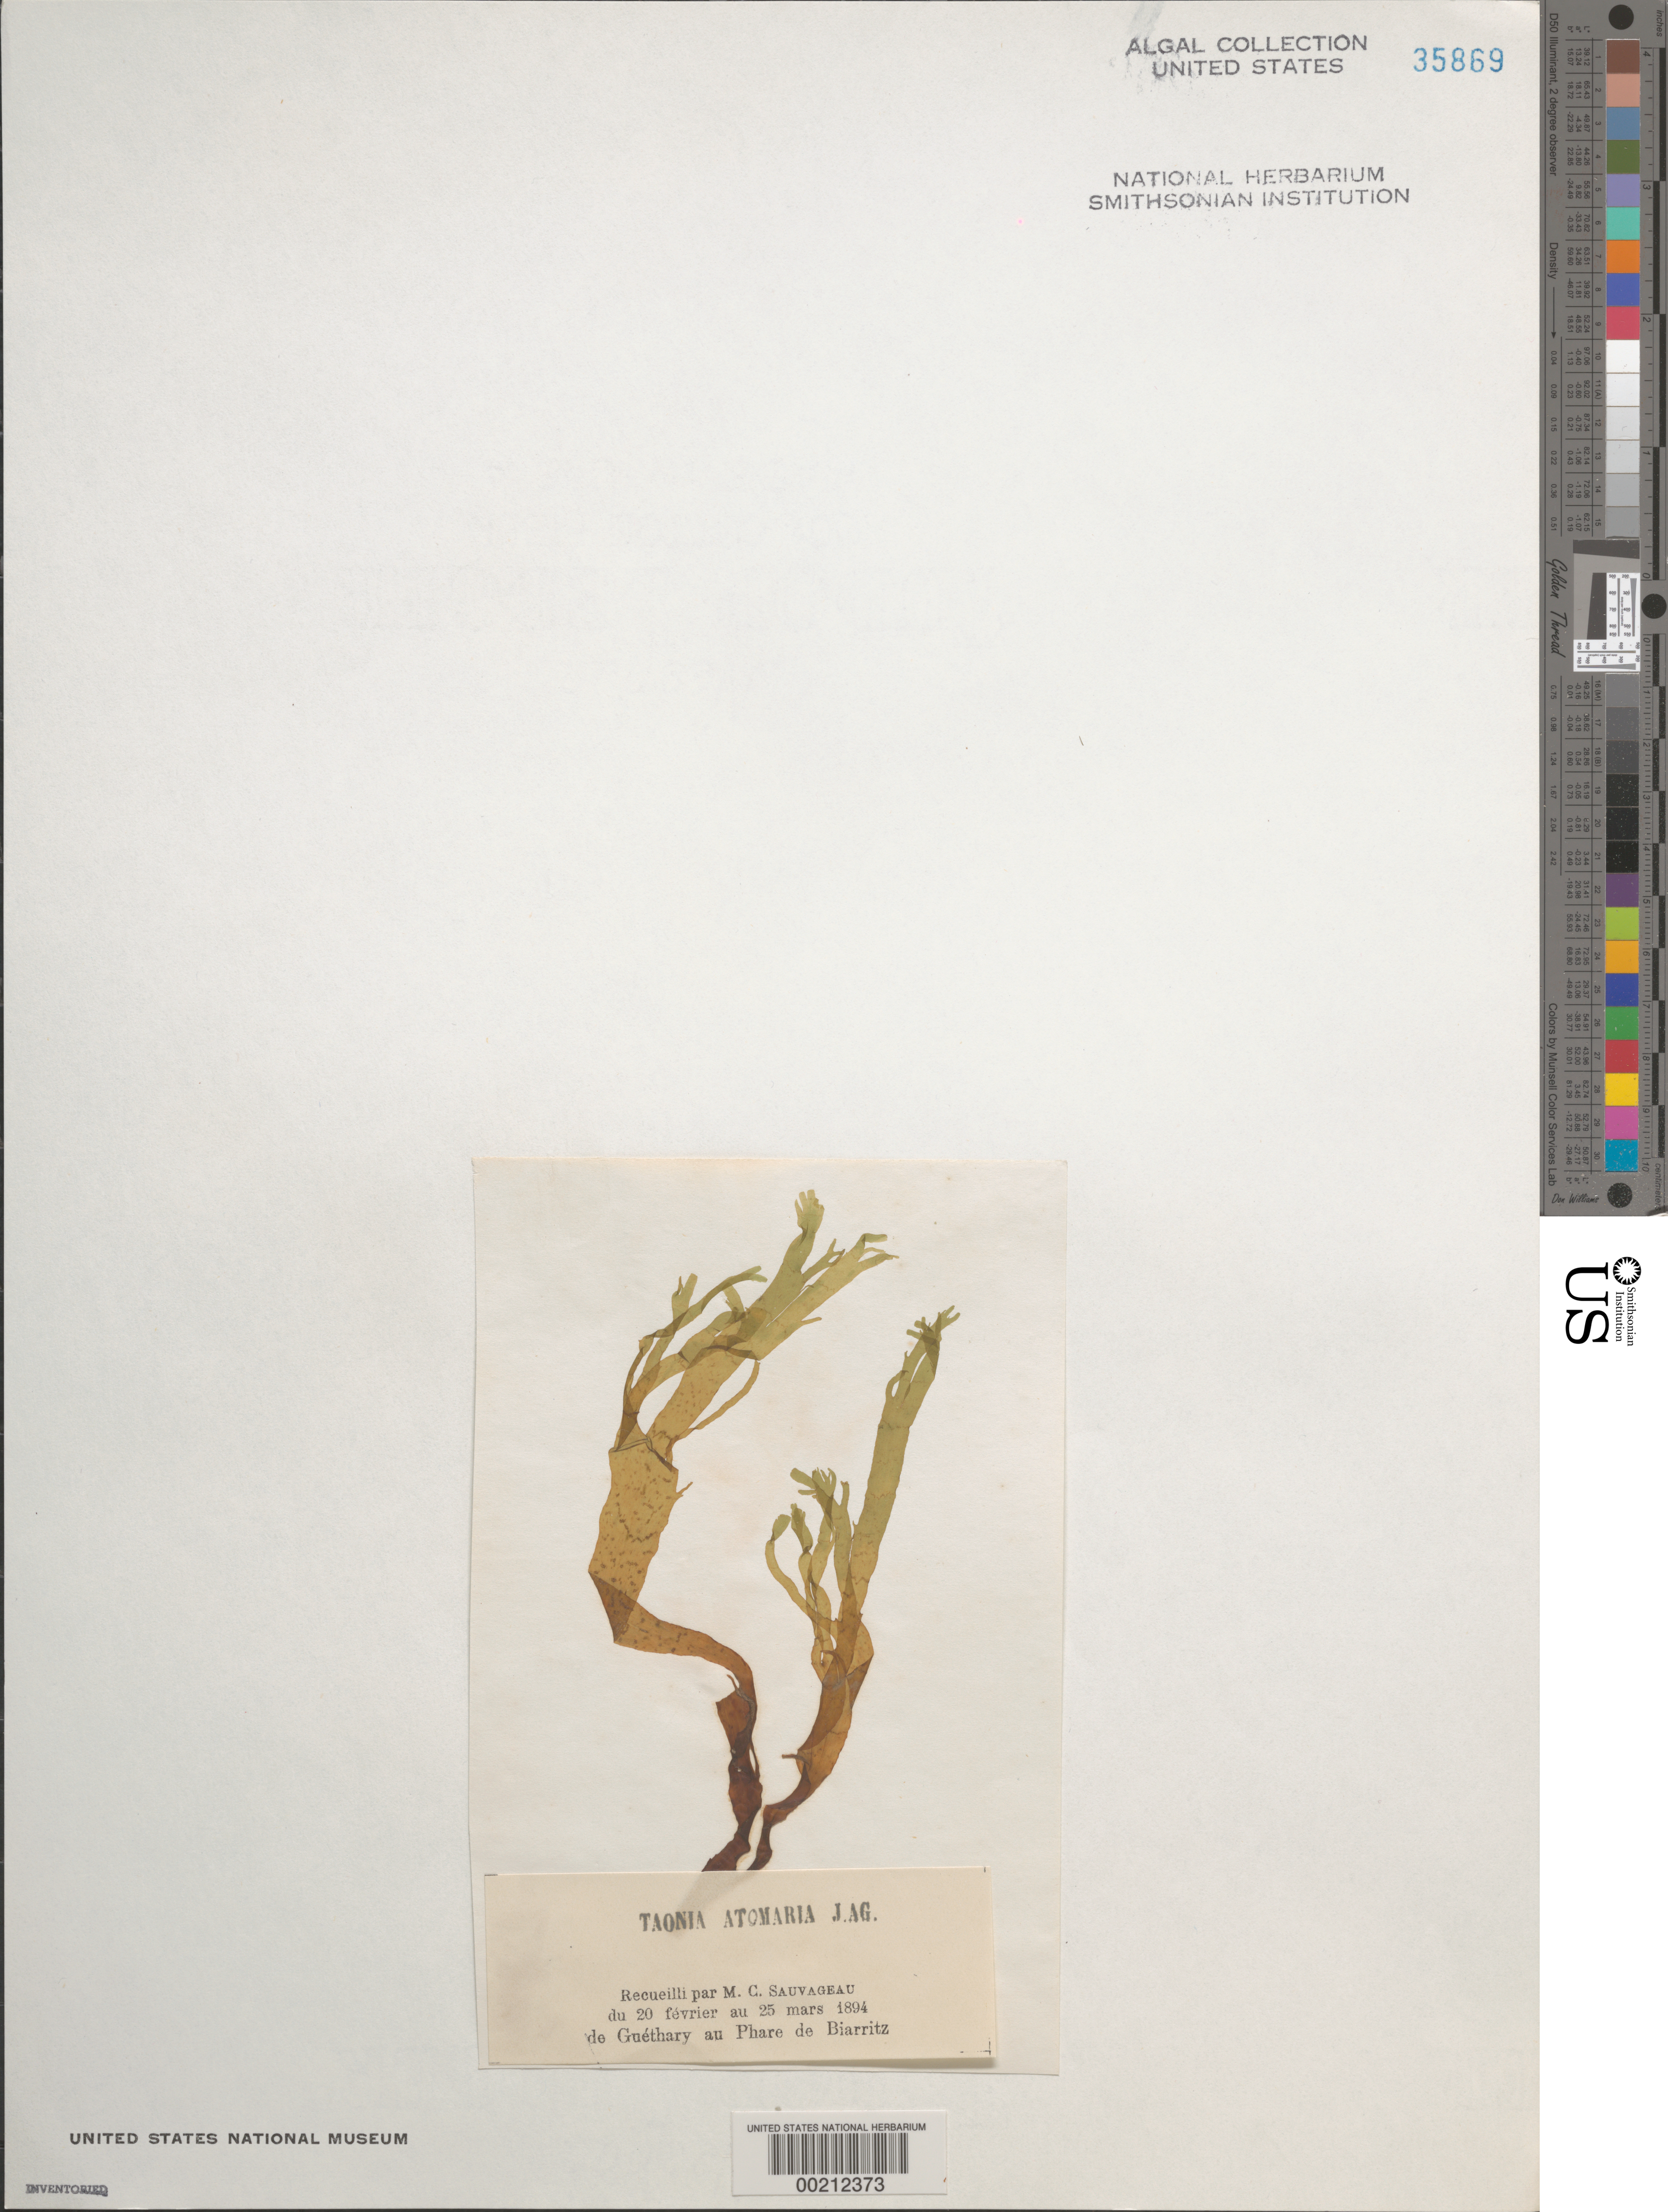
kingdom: Chromista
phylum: Ochrophyta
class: Phaeophyceae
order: Dictyotales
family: Dictyotaceae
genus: Taonia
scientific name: Taonia atomaria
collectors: C. F. Sauvageau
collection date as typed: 20 Feb 1894 TO 25 Mar 1894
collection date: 1894-02-20/1894-03-25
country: France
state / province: Nouvelle-Aquitaine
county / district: Pyrénées-Atlantiques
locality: Guethary to Biarritz lighthouse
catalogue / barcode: US 35869